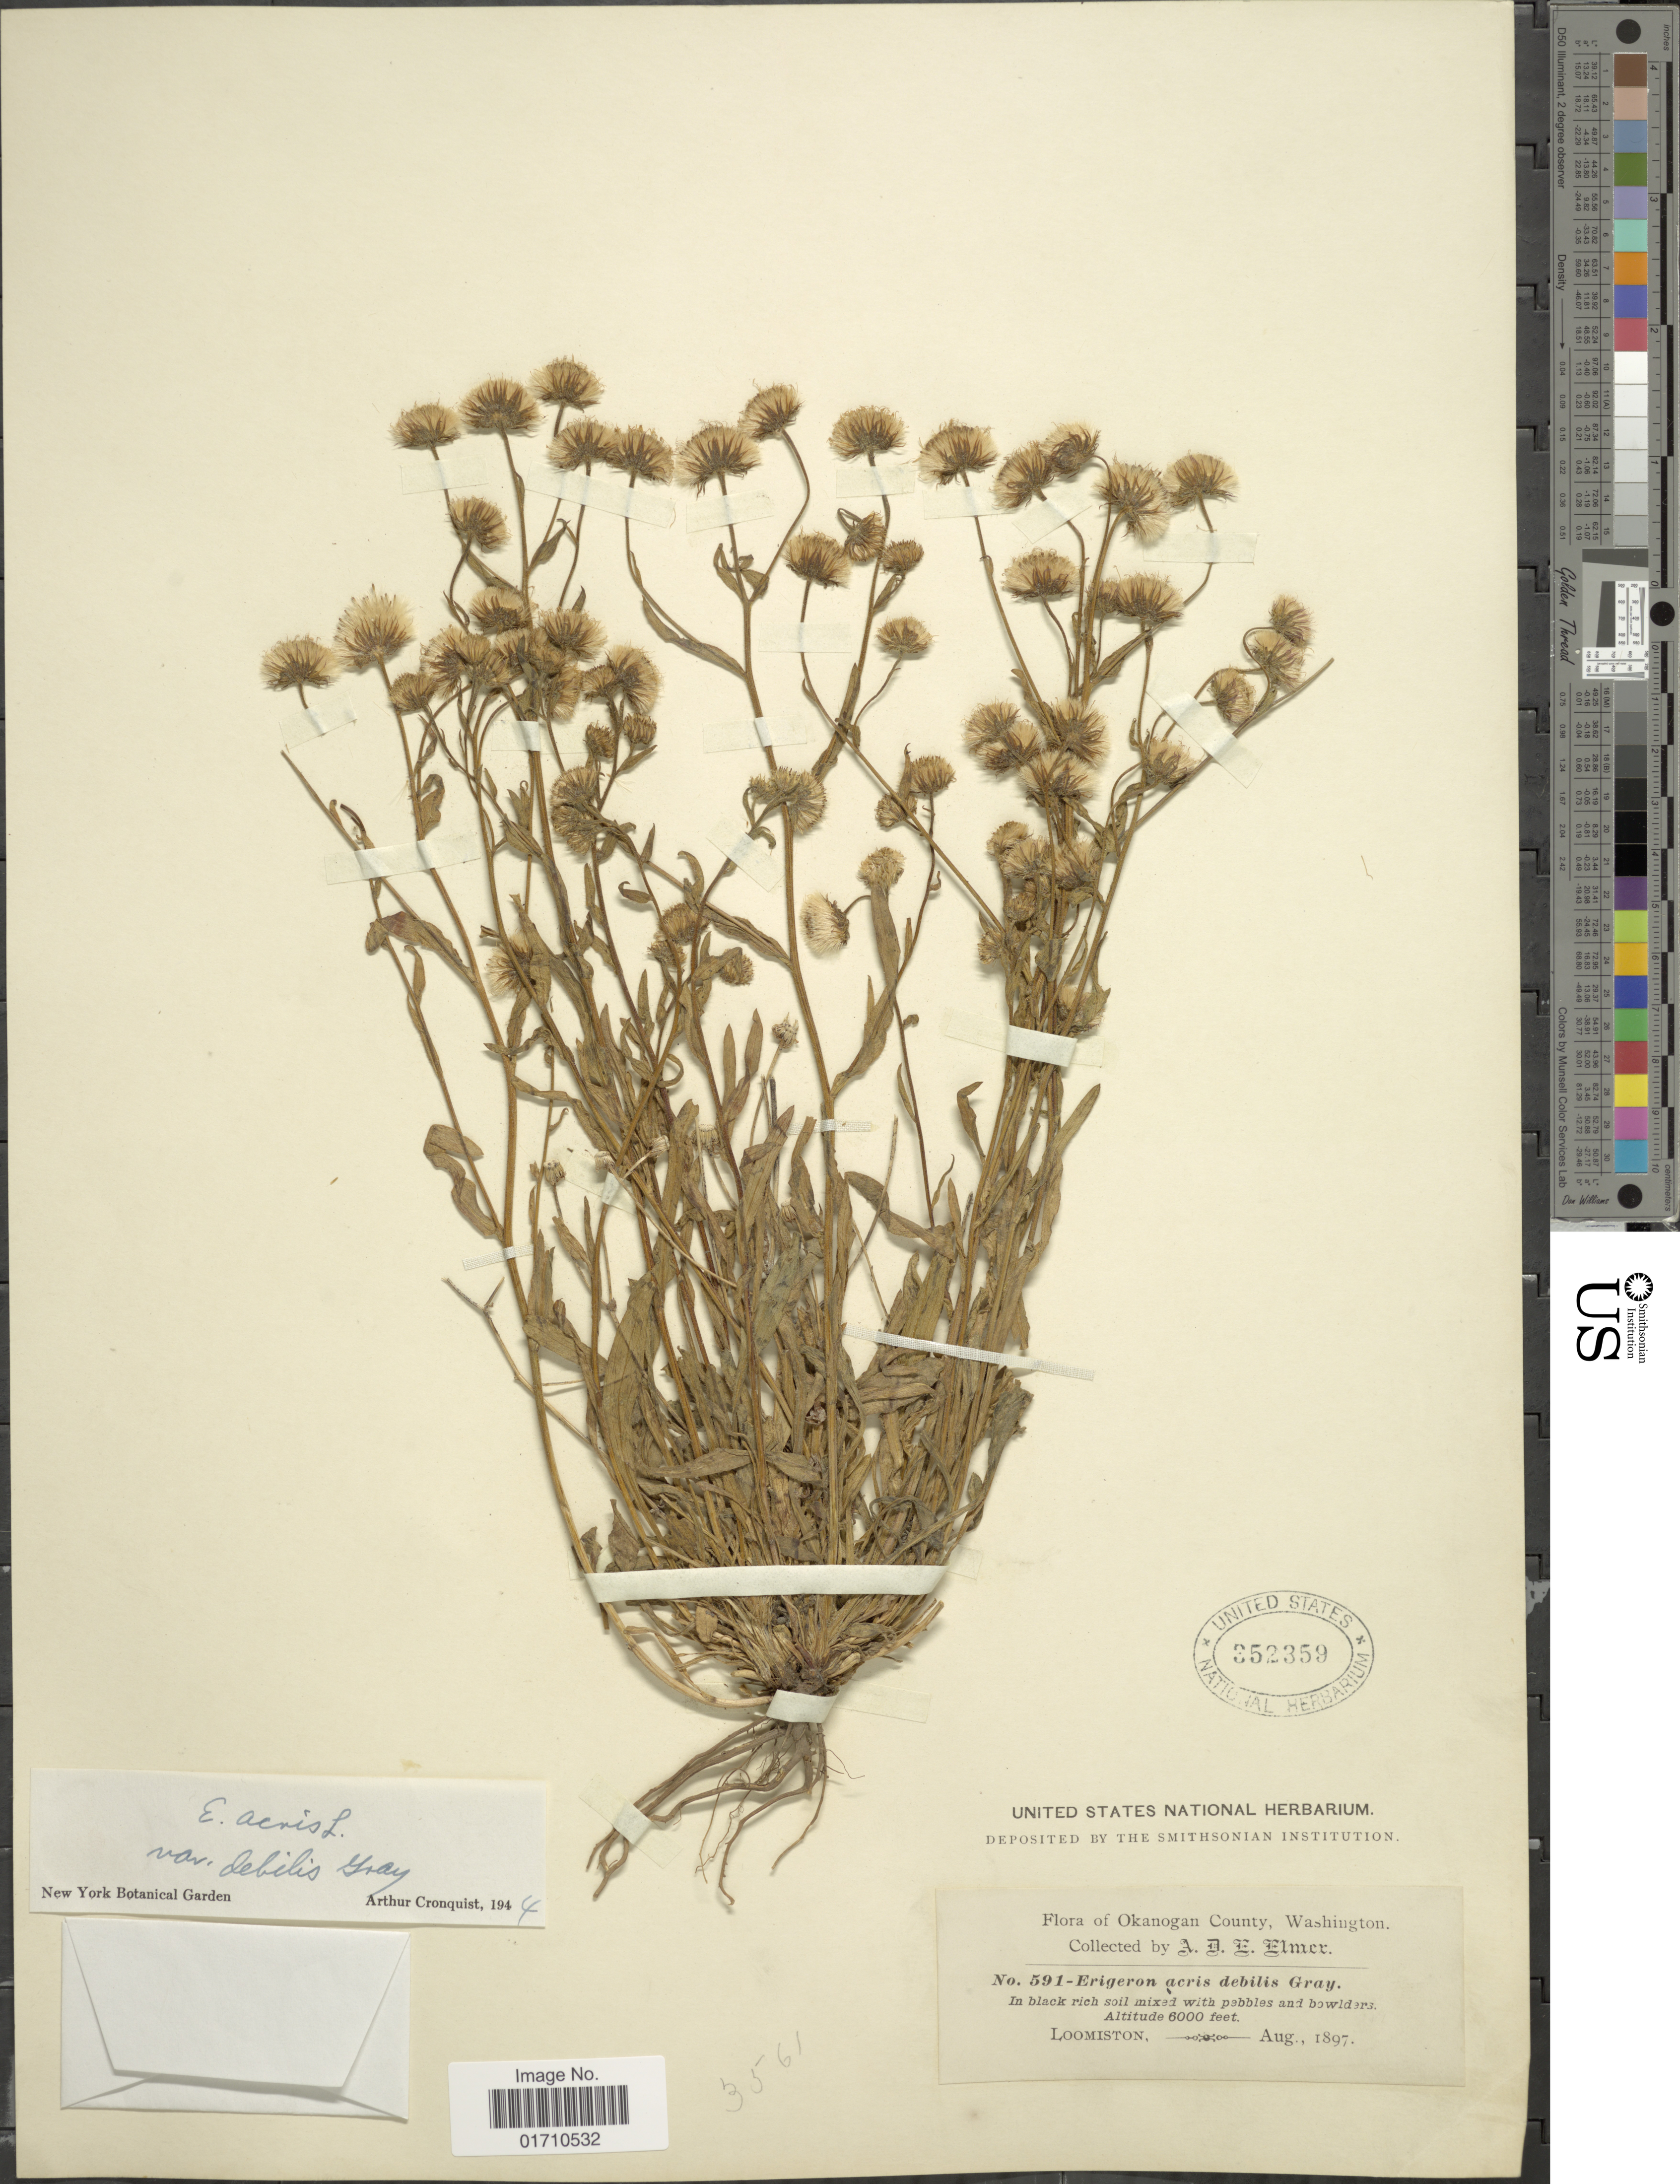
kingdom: Plantae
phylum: Tracheophyta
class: Magnoliopsida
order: Asterales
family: Asteraceae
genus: Erigeron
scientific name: Erigeron acris var. debilis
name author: A. Gray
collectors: A. D. E. Elmer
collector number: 591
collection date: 1897-08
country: United States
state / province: Washington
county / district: Okanogan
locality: Okanogan County, In black rich soil mixed with pebbles and bowlders, ,Loomiston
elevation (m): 1829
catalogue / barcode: US 352359